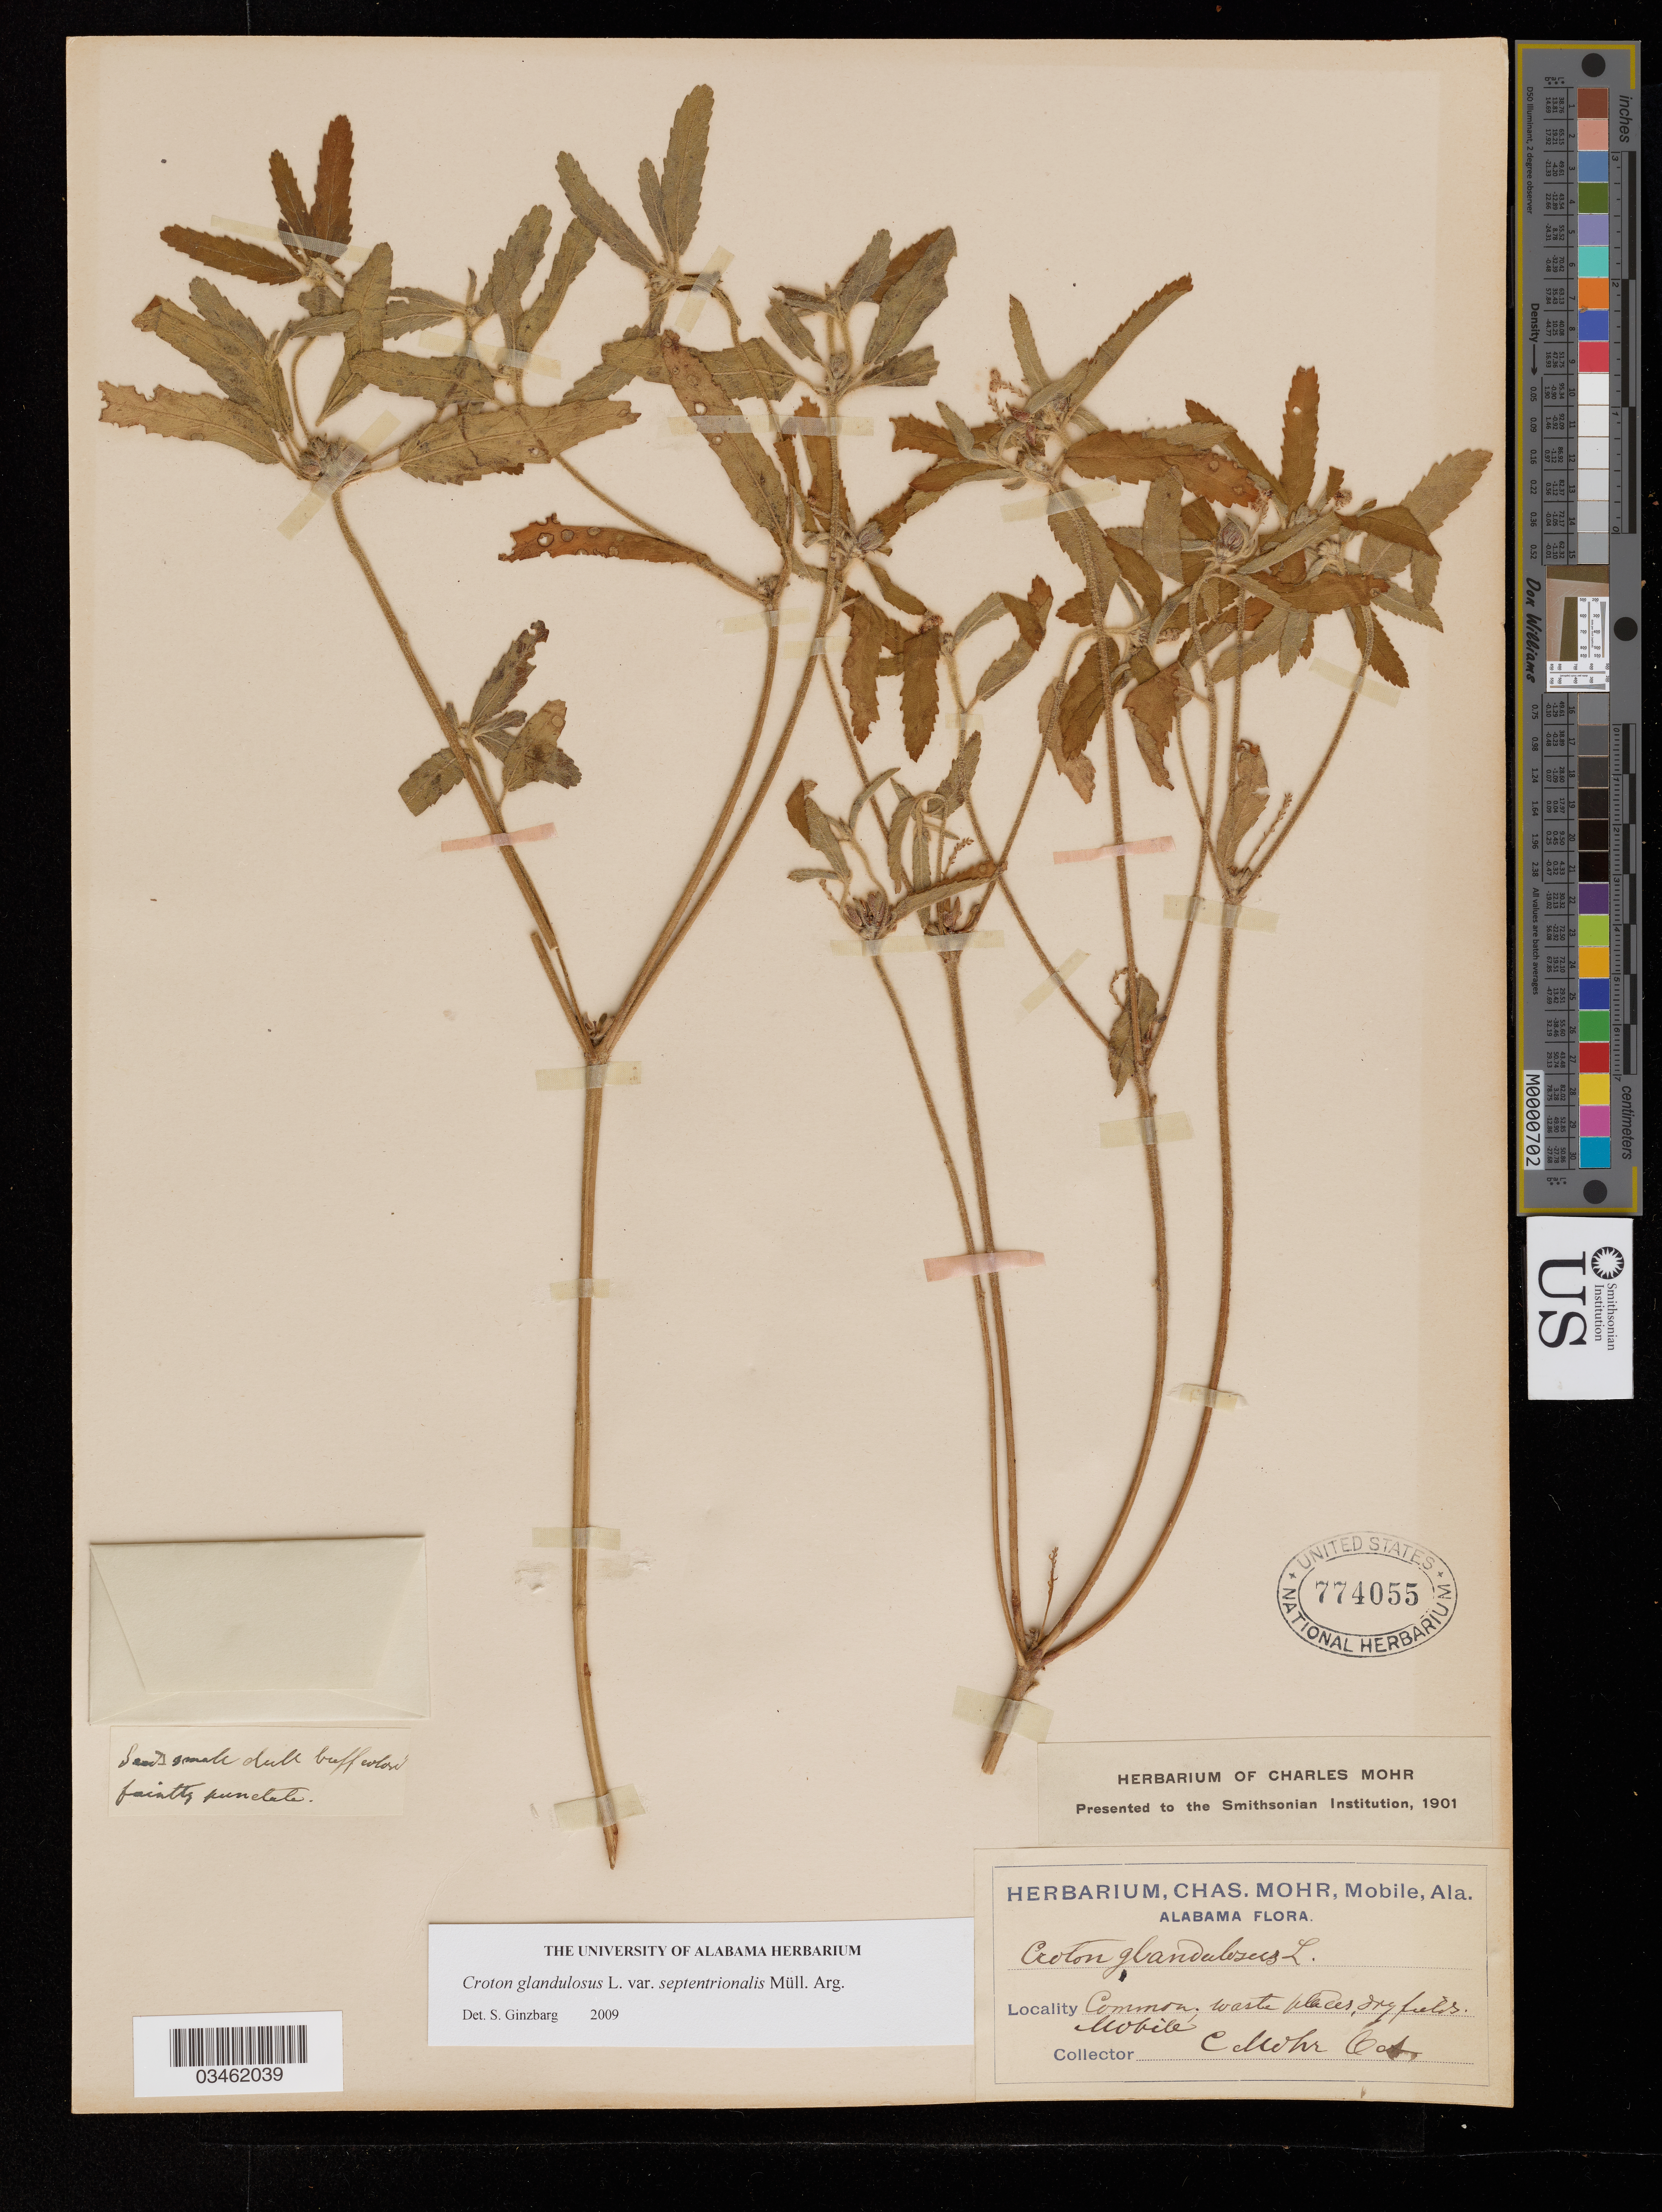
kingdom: Plantae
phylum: Tracheophyta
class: Magnoliopsida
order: Malpighiales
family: Euphorbiaceae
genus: Croton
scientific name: Croton glandulosus var. septentrionalis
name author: Müll. Arg.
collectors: C. Mohr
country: United States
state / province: Alabama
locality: Mobile.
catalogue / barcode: US 774055